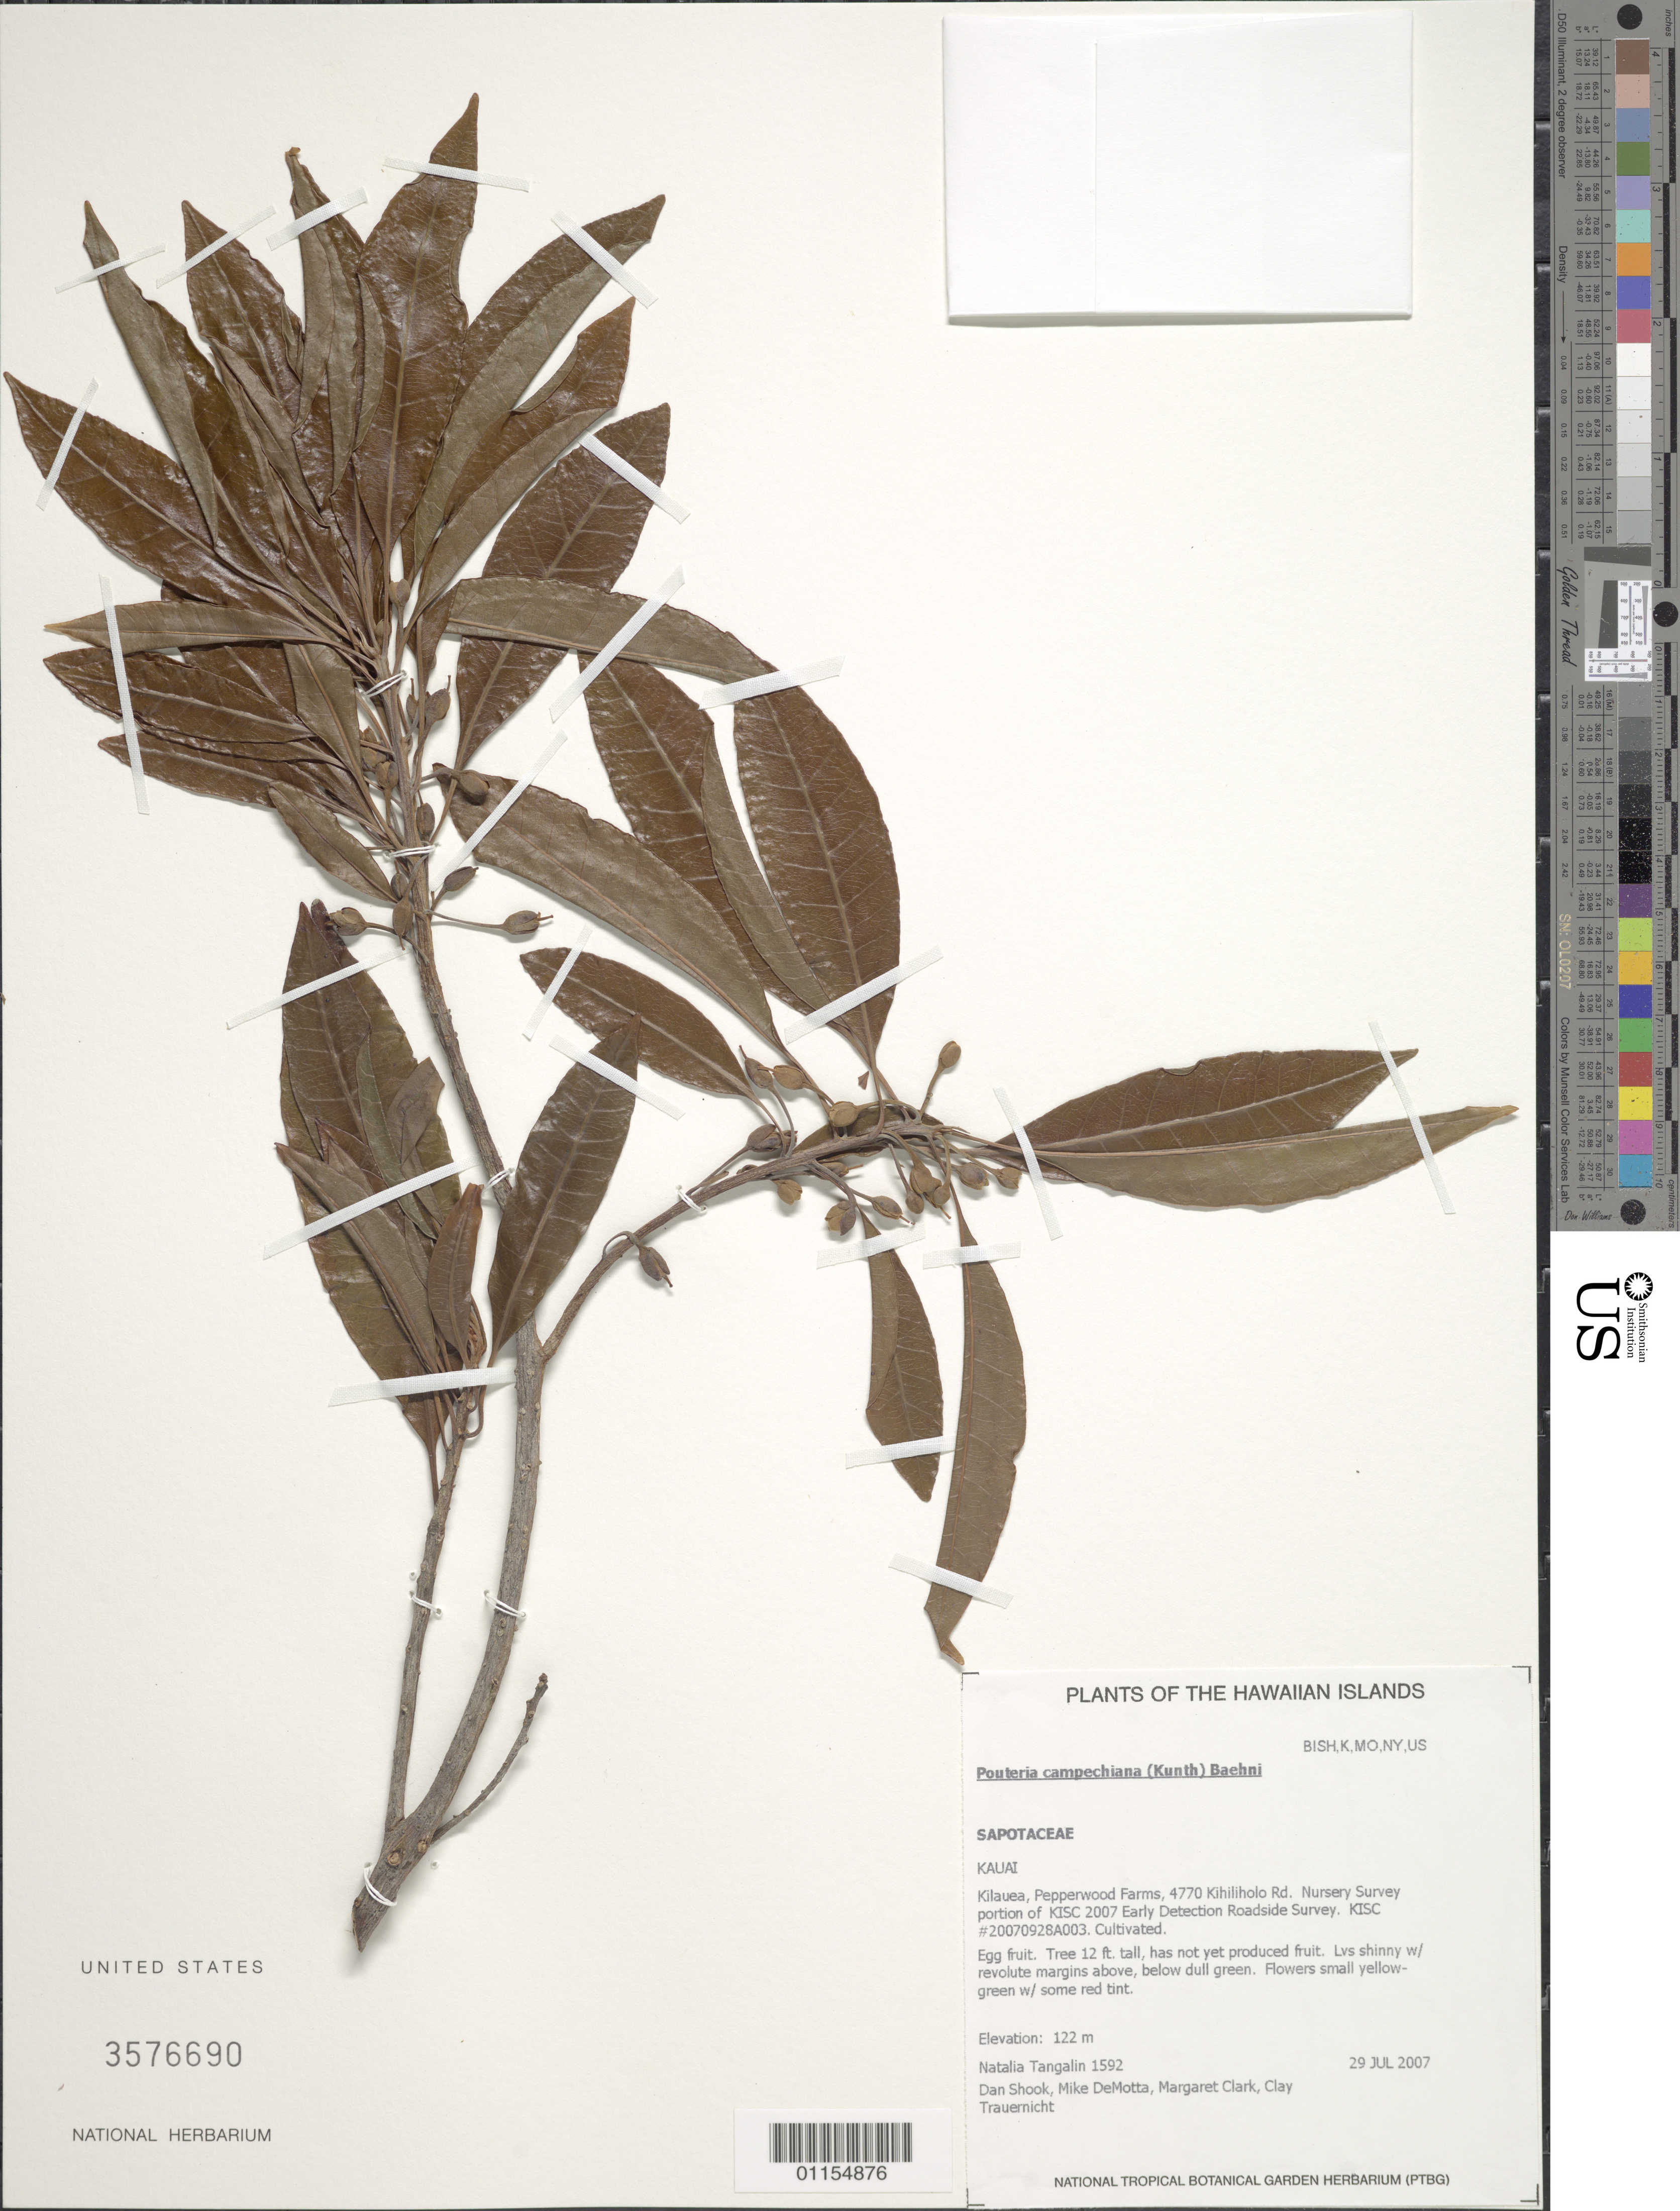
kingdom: Plantae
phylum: Tracheophyta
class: Magnoliopsida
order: Ericales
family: Sapotaceae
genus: Pouteria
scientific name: Pouteria campechiana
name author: (Kunth) Baehni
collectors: N. Tangalin, M. DeMotta, M. Clark, C. Trauernicht & D. Shook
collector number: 1592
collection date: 2007-07-29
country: United States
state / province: Hawaii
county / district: Kaui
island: Kaua'i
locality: Kilauea, Pepperwood Farms, 4770 Kihiliholo Road.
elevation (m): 122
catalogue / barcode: US 3576690